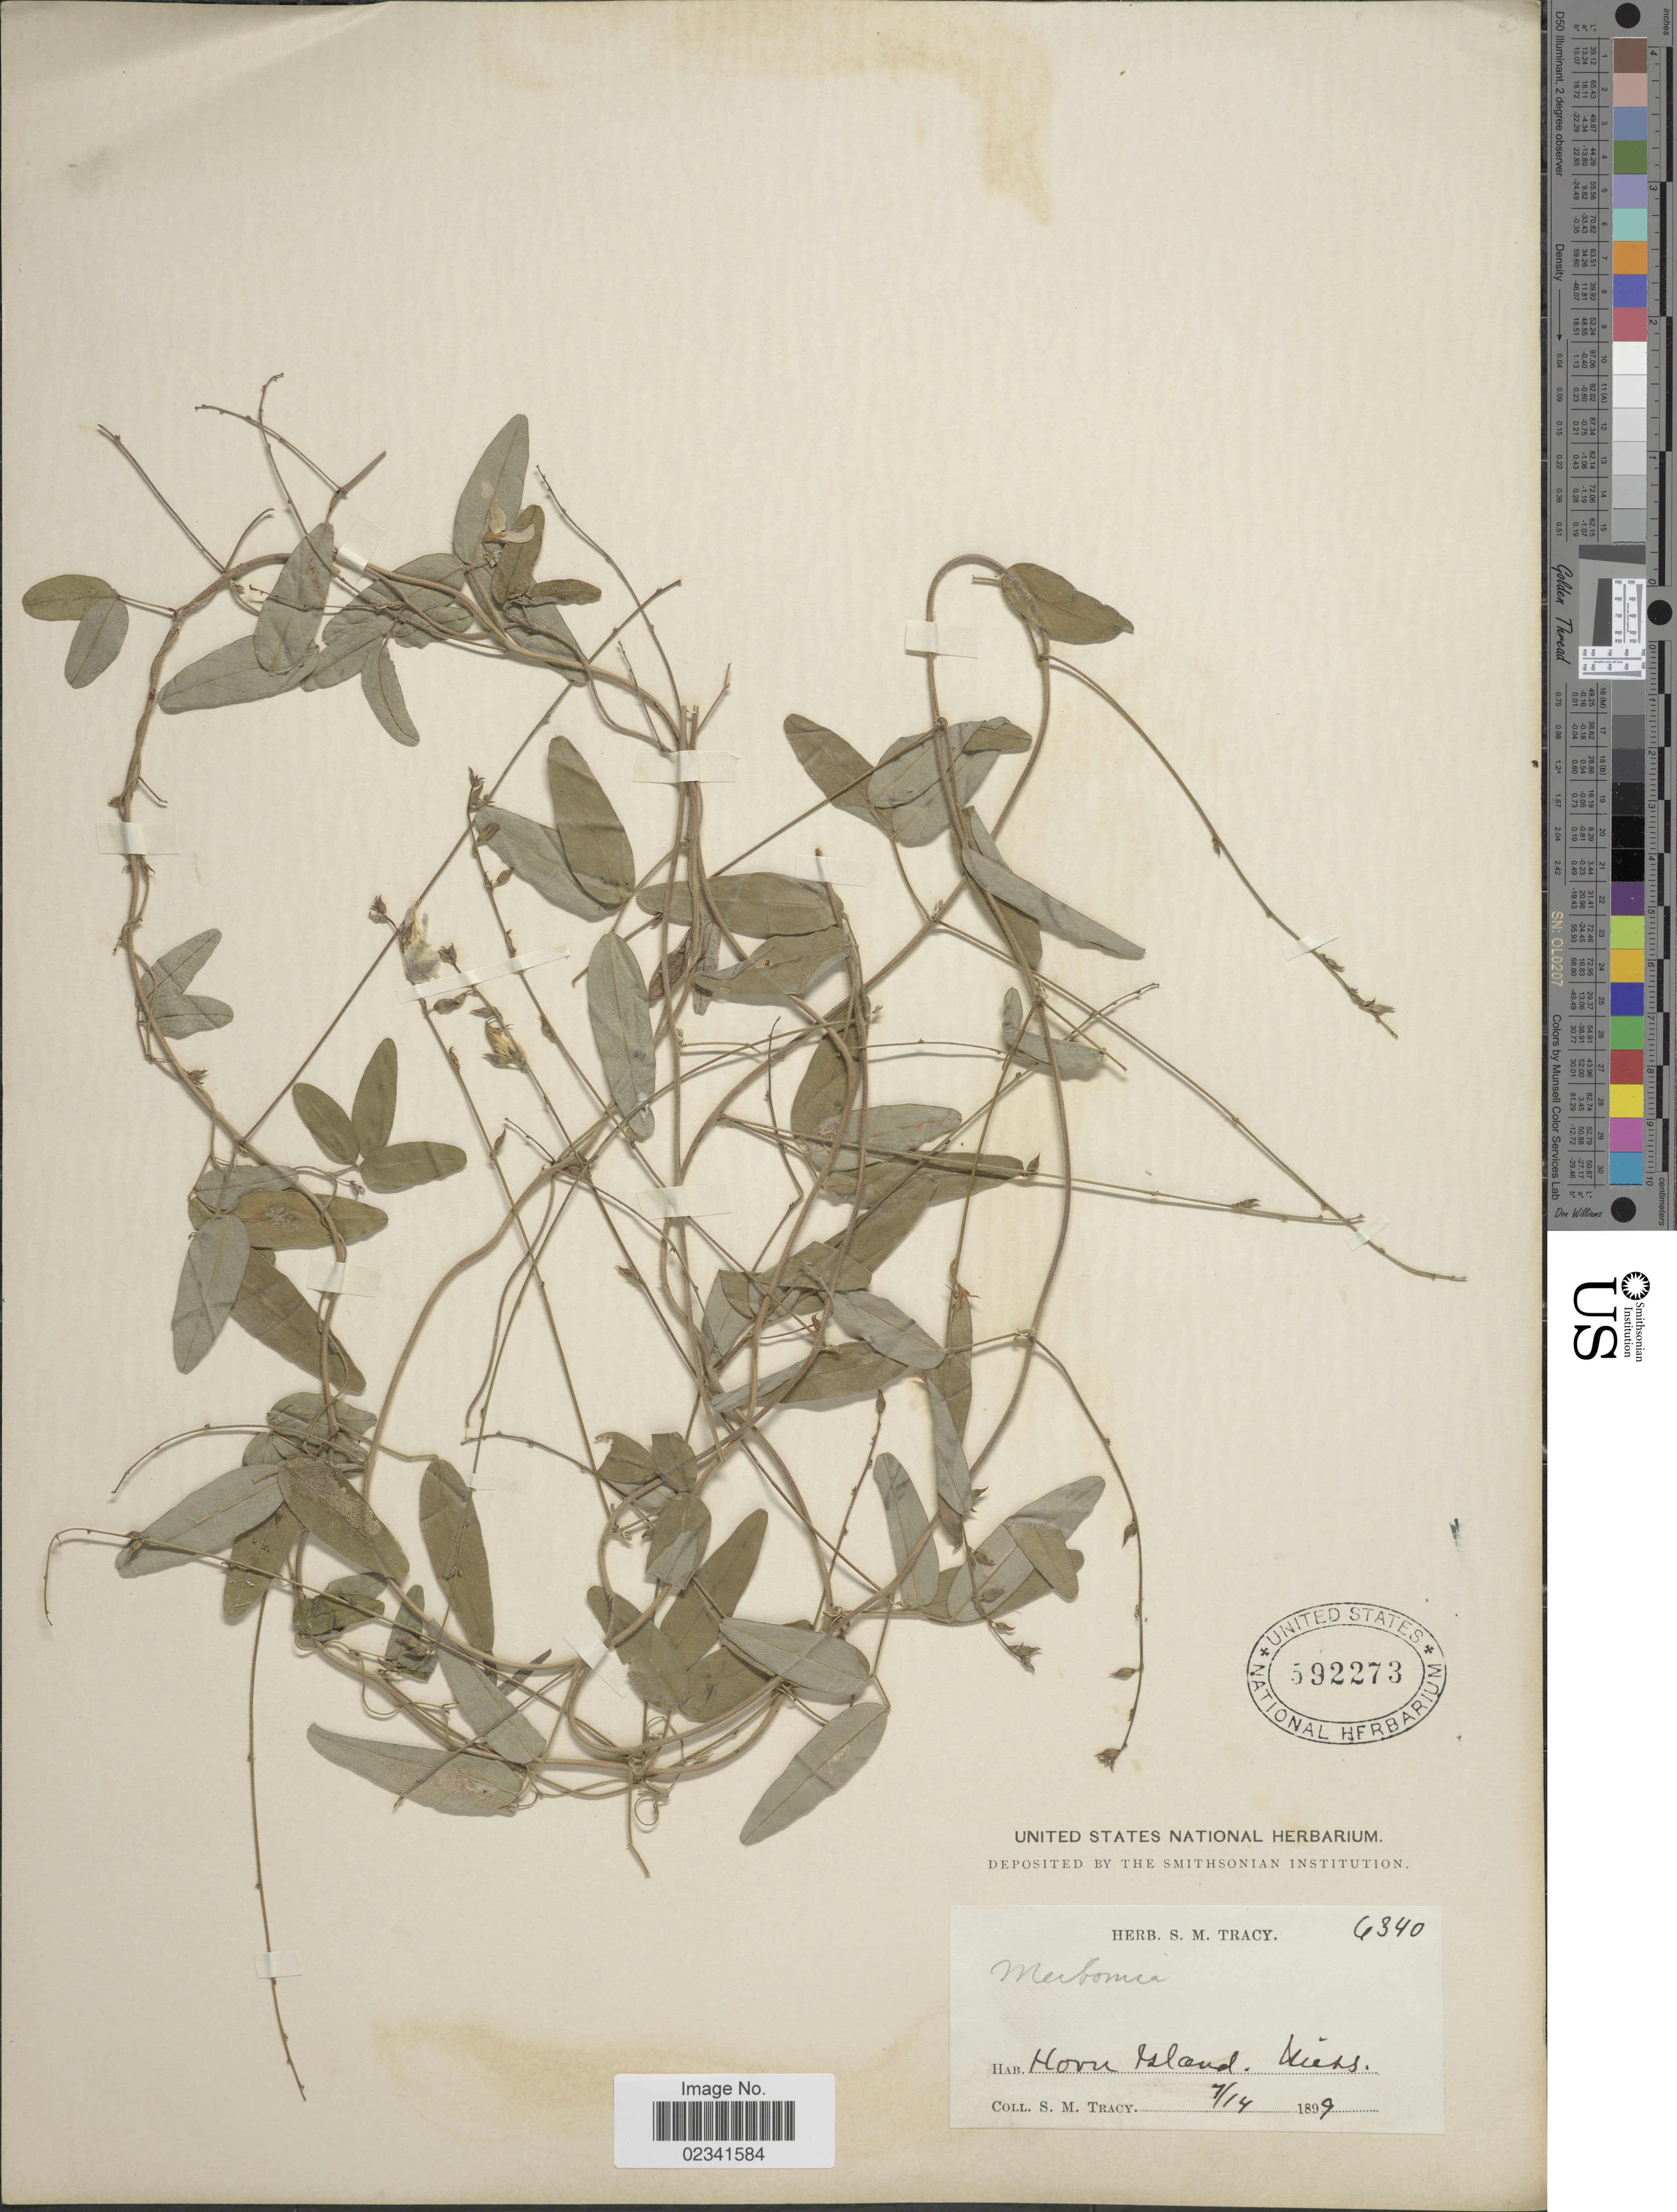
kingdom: Plantae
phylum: Tracheophyta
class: Magnoliopsida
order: Fabales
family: Fabaceae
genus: Galactia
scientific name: Galactia macreei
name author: M.A. Curtis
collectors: S. M. Tracy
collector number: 6340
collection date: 1899-07-14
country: United States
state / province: Mississippi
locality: Horn Island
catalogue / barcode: US 592273